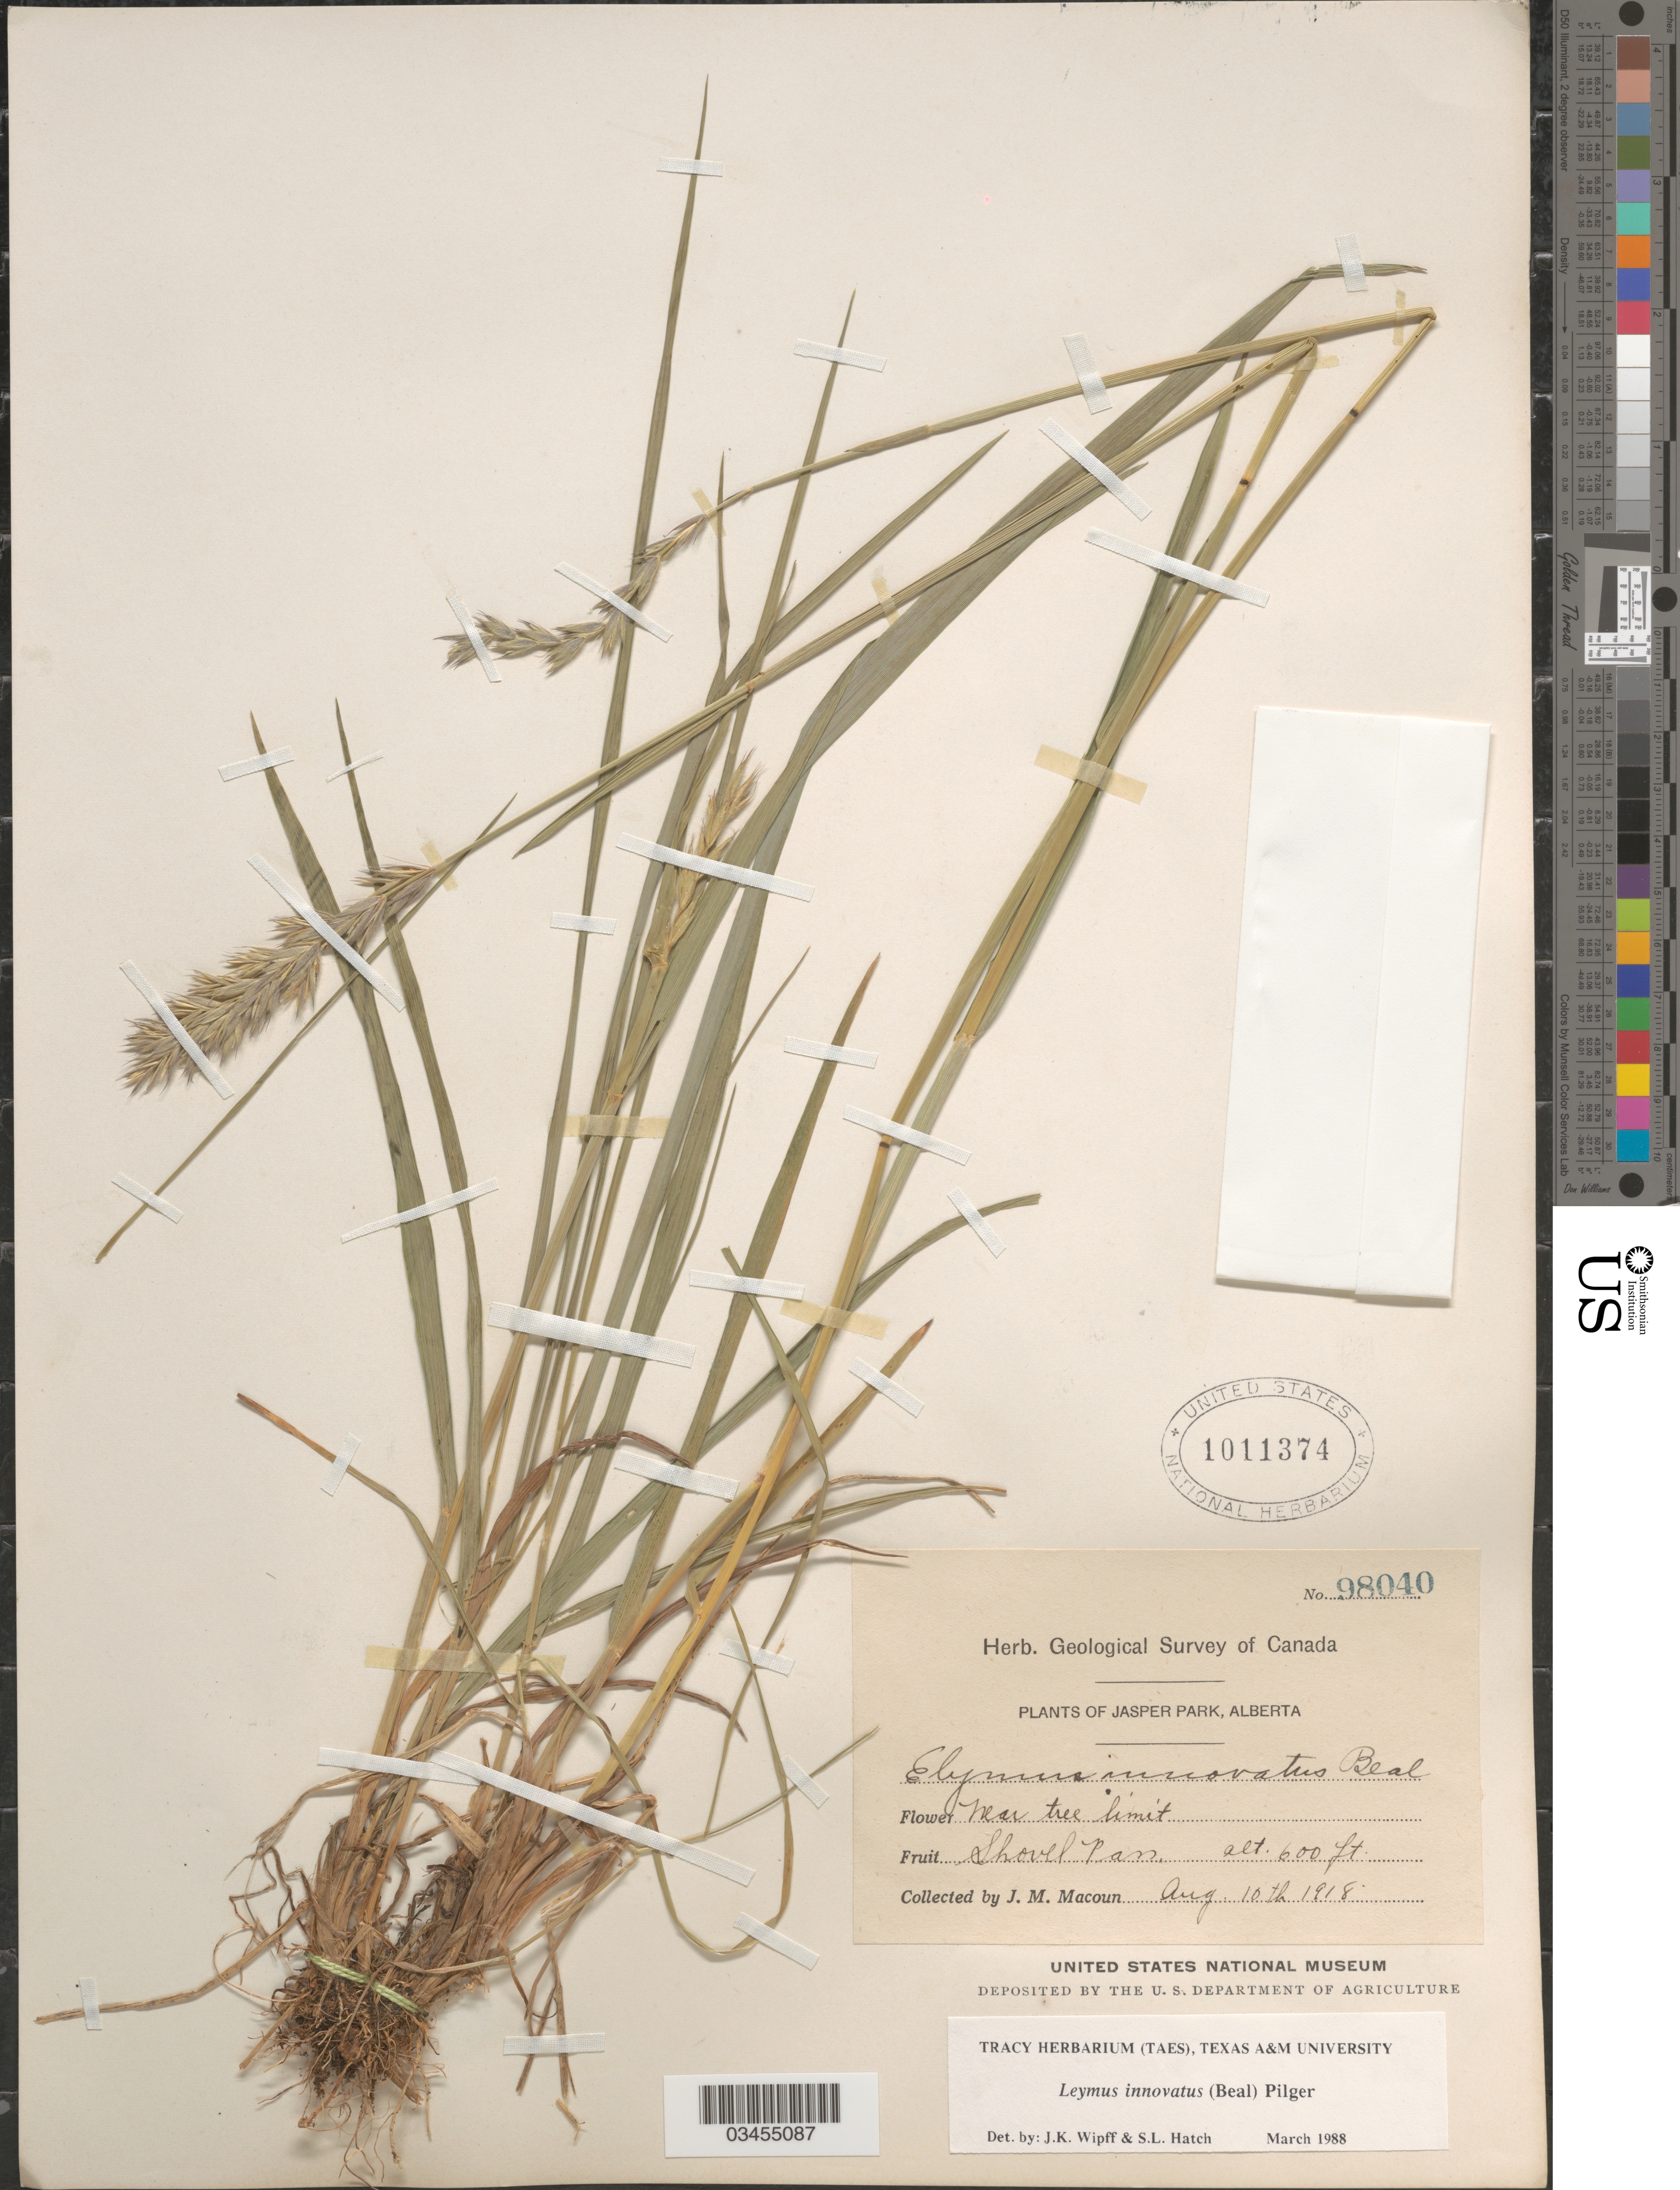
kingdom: Plantae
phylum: Tracheophyta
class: Liliopsida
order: Poales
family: Poaceae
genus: Leymus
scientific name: Leymus innovatus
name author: (W.J. Beal) Pilg.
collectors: J. M. Macoun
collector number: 98040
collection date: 1918-08-10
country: Canada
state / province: Alberta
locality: Geological Survey of Canada. Jasper Park. Near tree limit. Shovel Pass.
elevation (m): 183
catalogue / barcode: US 1011374